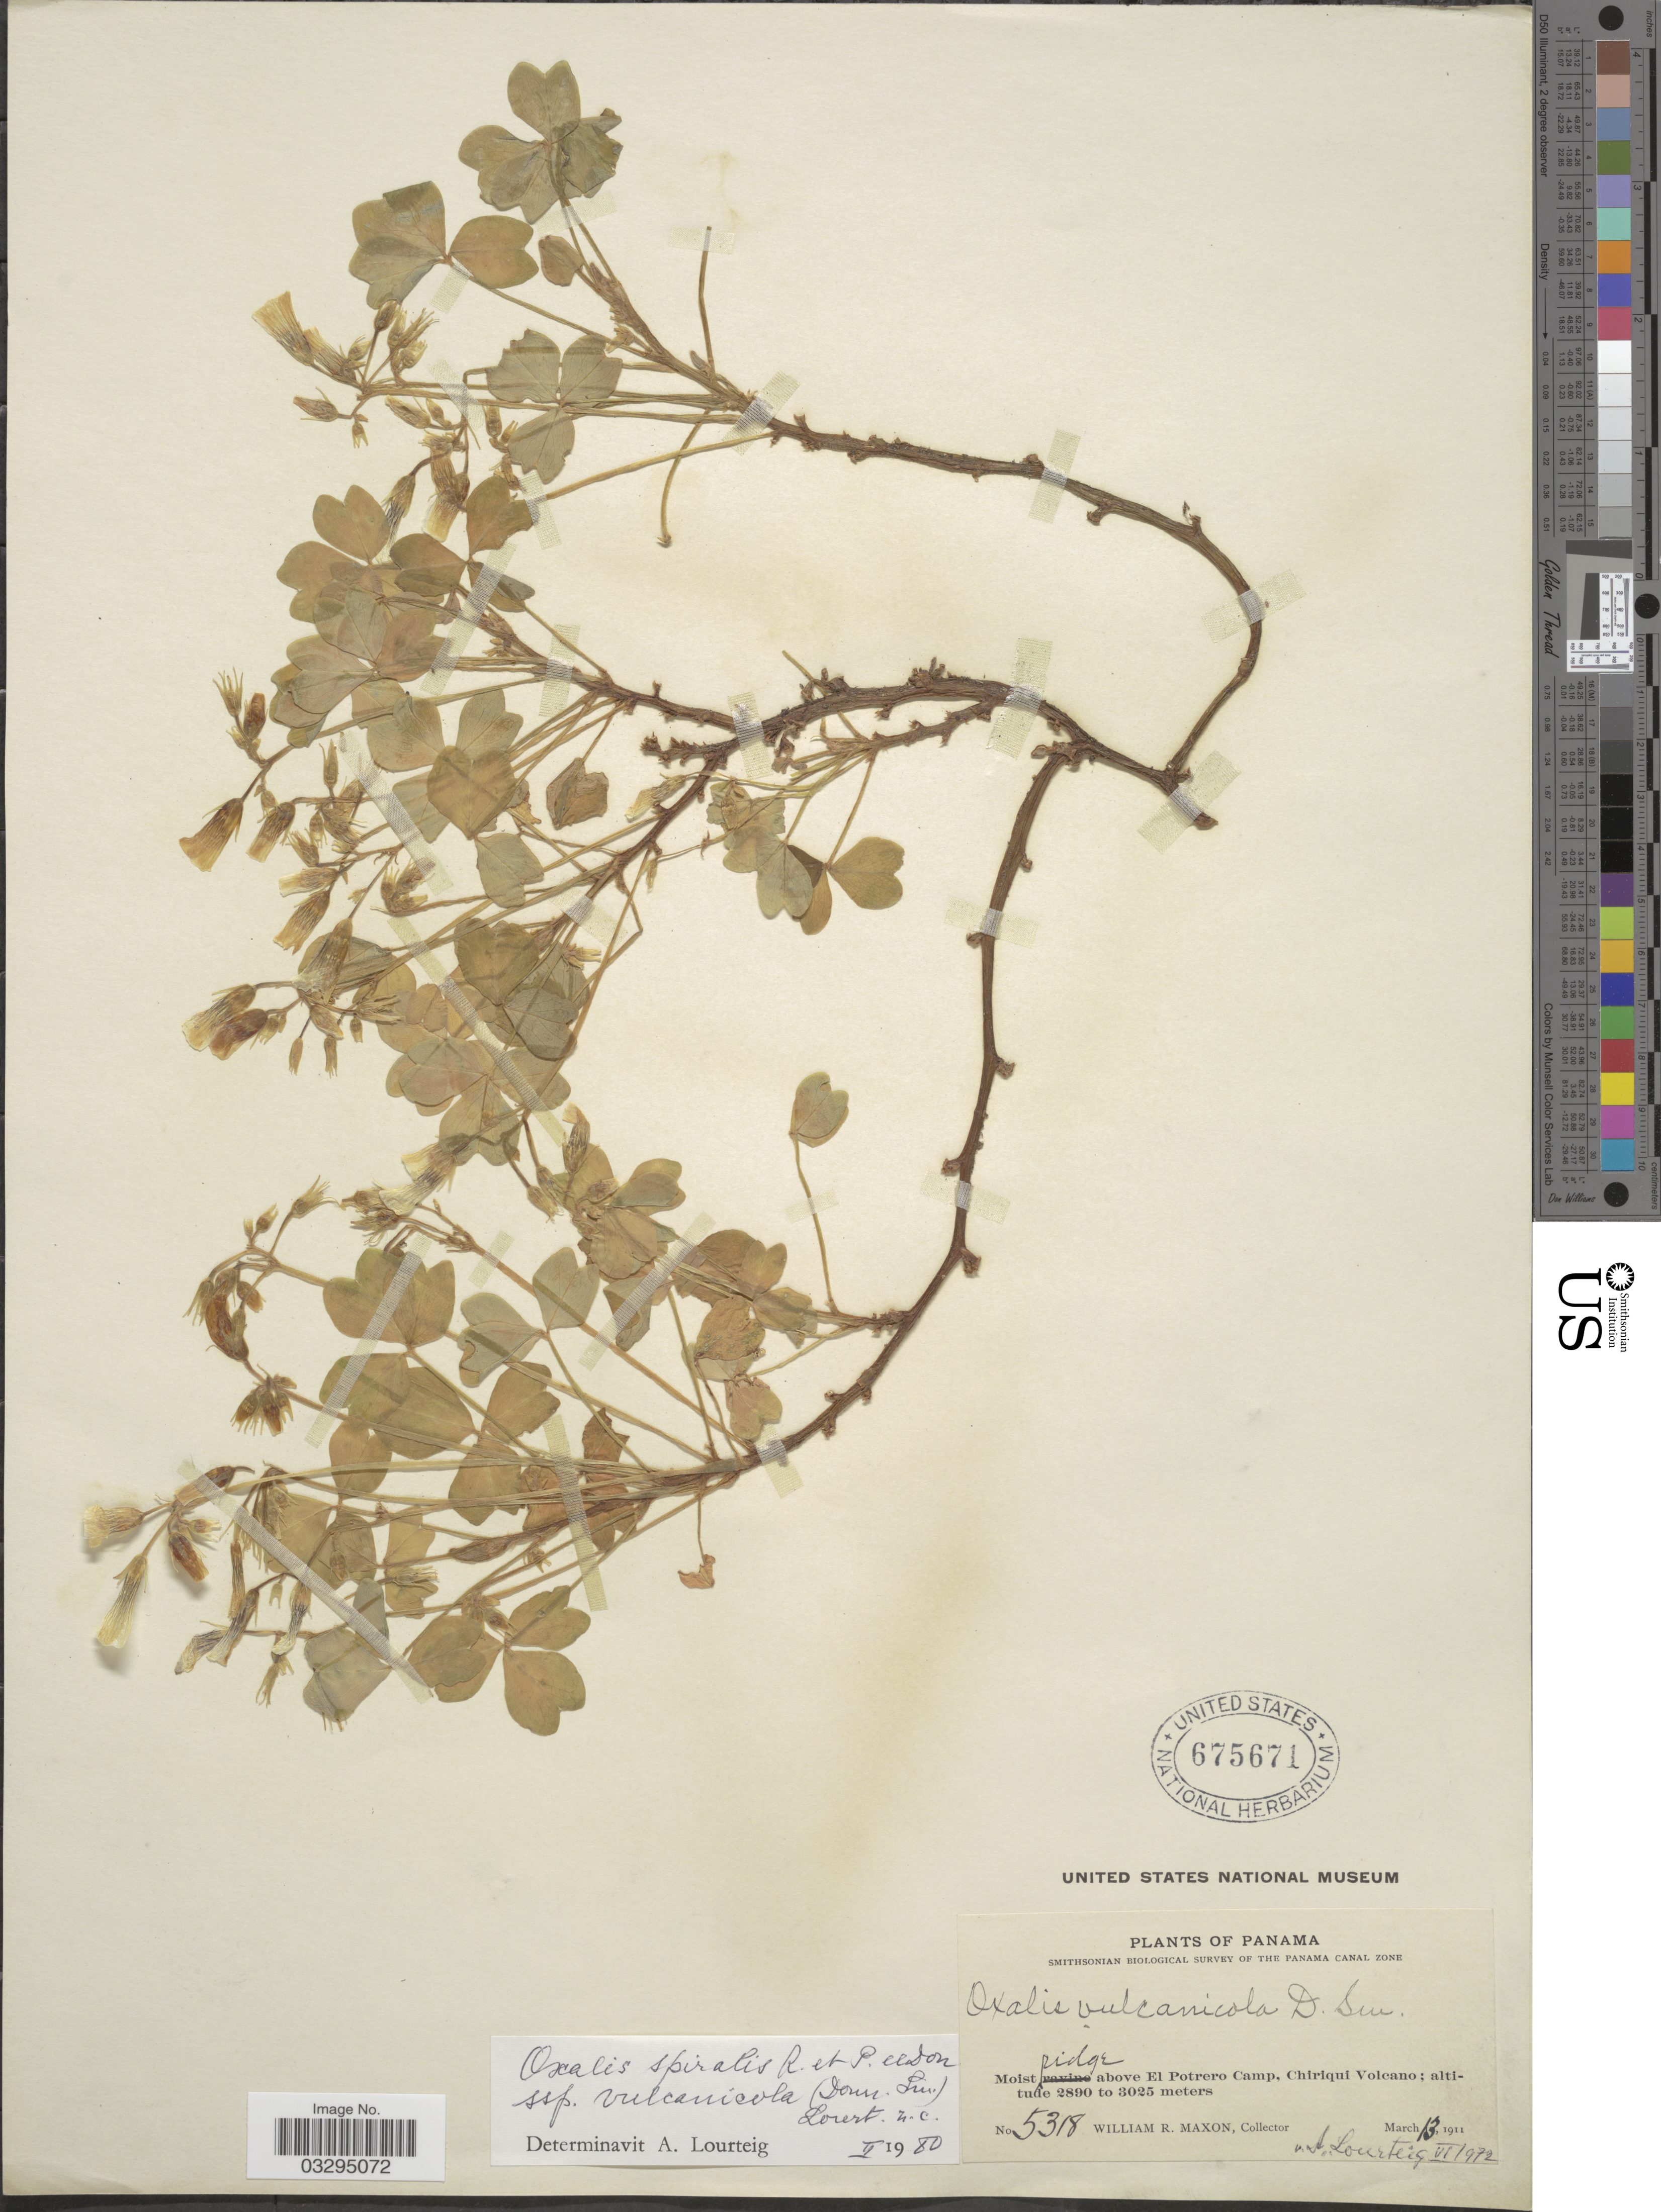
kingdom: Plantae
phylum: Tracheophyta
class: Magnoliopsida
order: Oxalidales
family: Oxalidaceae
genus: Oxalis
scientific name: Oxalis spiralis subsp. vulcanicola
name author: (Donn. Sm.) Lourteig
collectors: W. R. Maxon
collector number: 5318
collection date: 1911-03-13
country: Panama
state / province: Chiriqui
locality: Moist ridge above El Potrero Camp, Chiriqui Volcano.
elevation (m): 2890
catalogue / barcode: US 675671